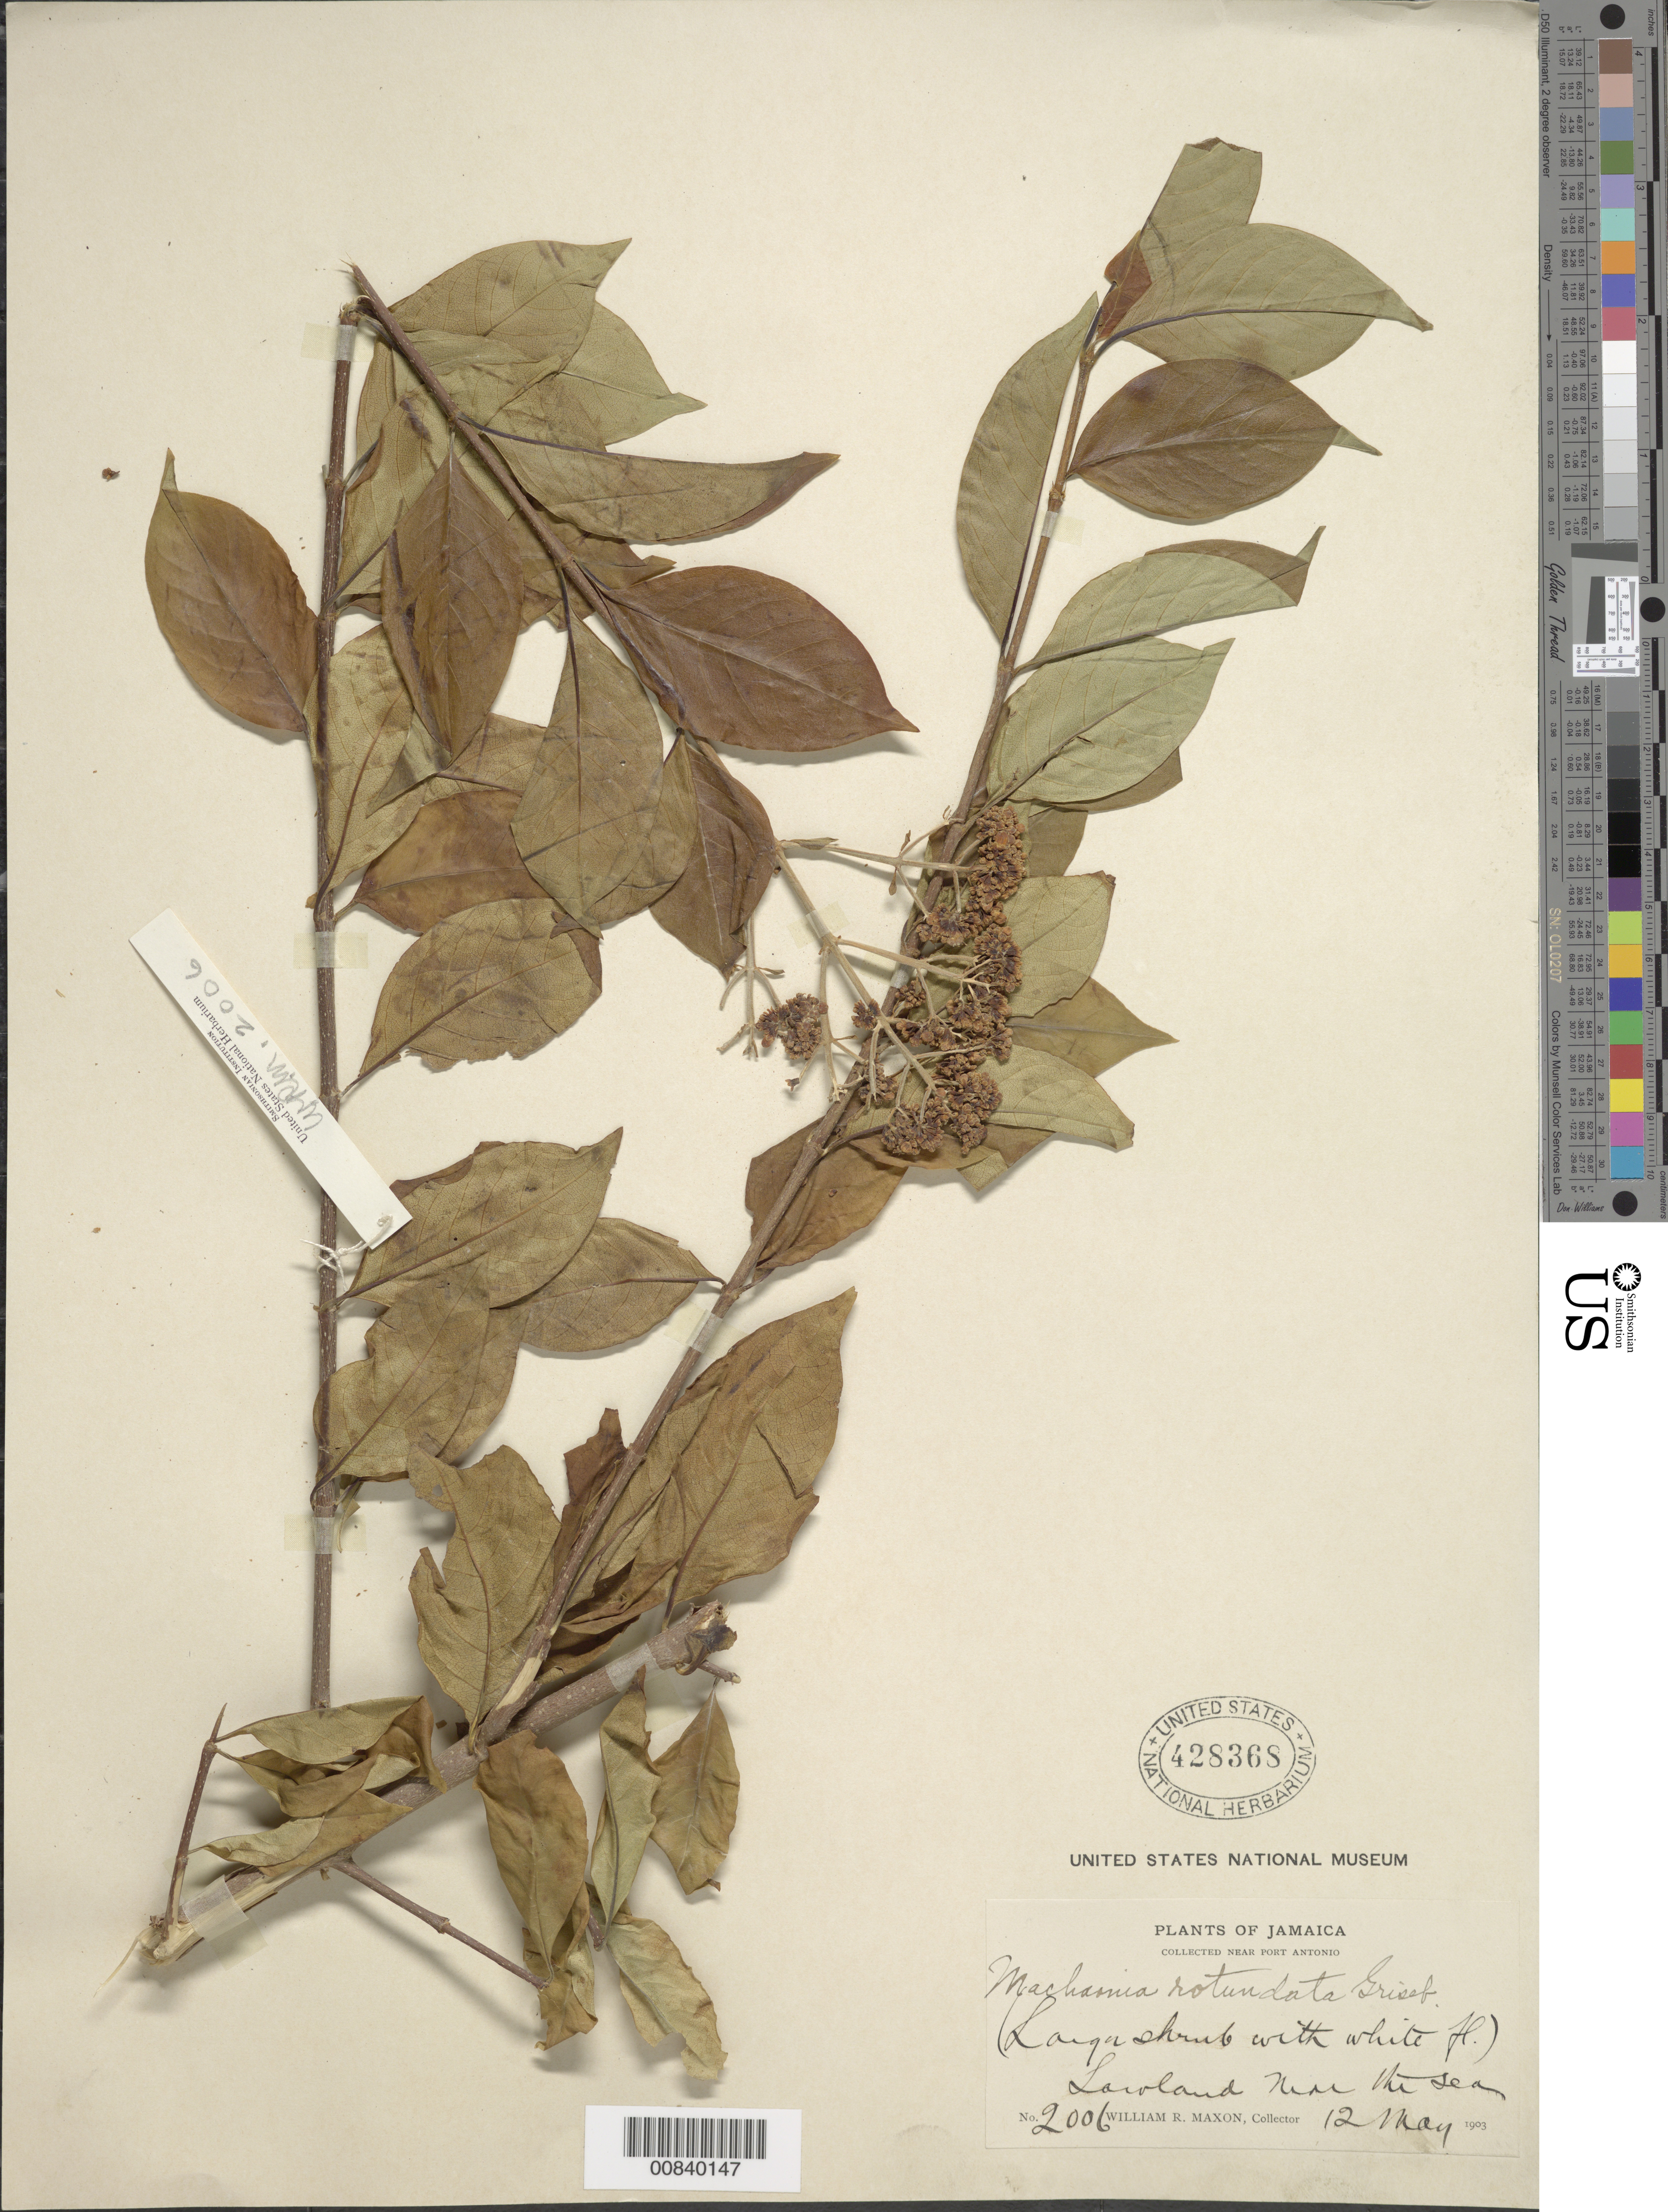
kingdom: Plantae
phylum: Tracheophyta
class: Magnoliopsida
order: Gentianales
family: Rubiaceae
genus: Machaonia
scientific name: Machaonia martinicensis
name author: (DC.) Standl.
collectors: W. R. Maxon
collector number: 2006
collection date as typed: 12 May 1903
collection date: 1903-05-12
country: Jamaica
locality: Near Port Antonio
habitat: Lowland near the sea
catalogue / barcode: US 428368